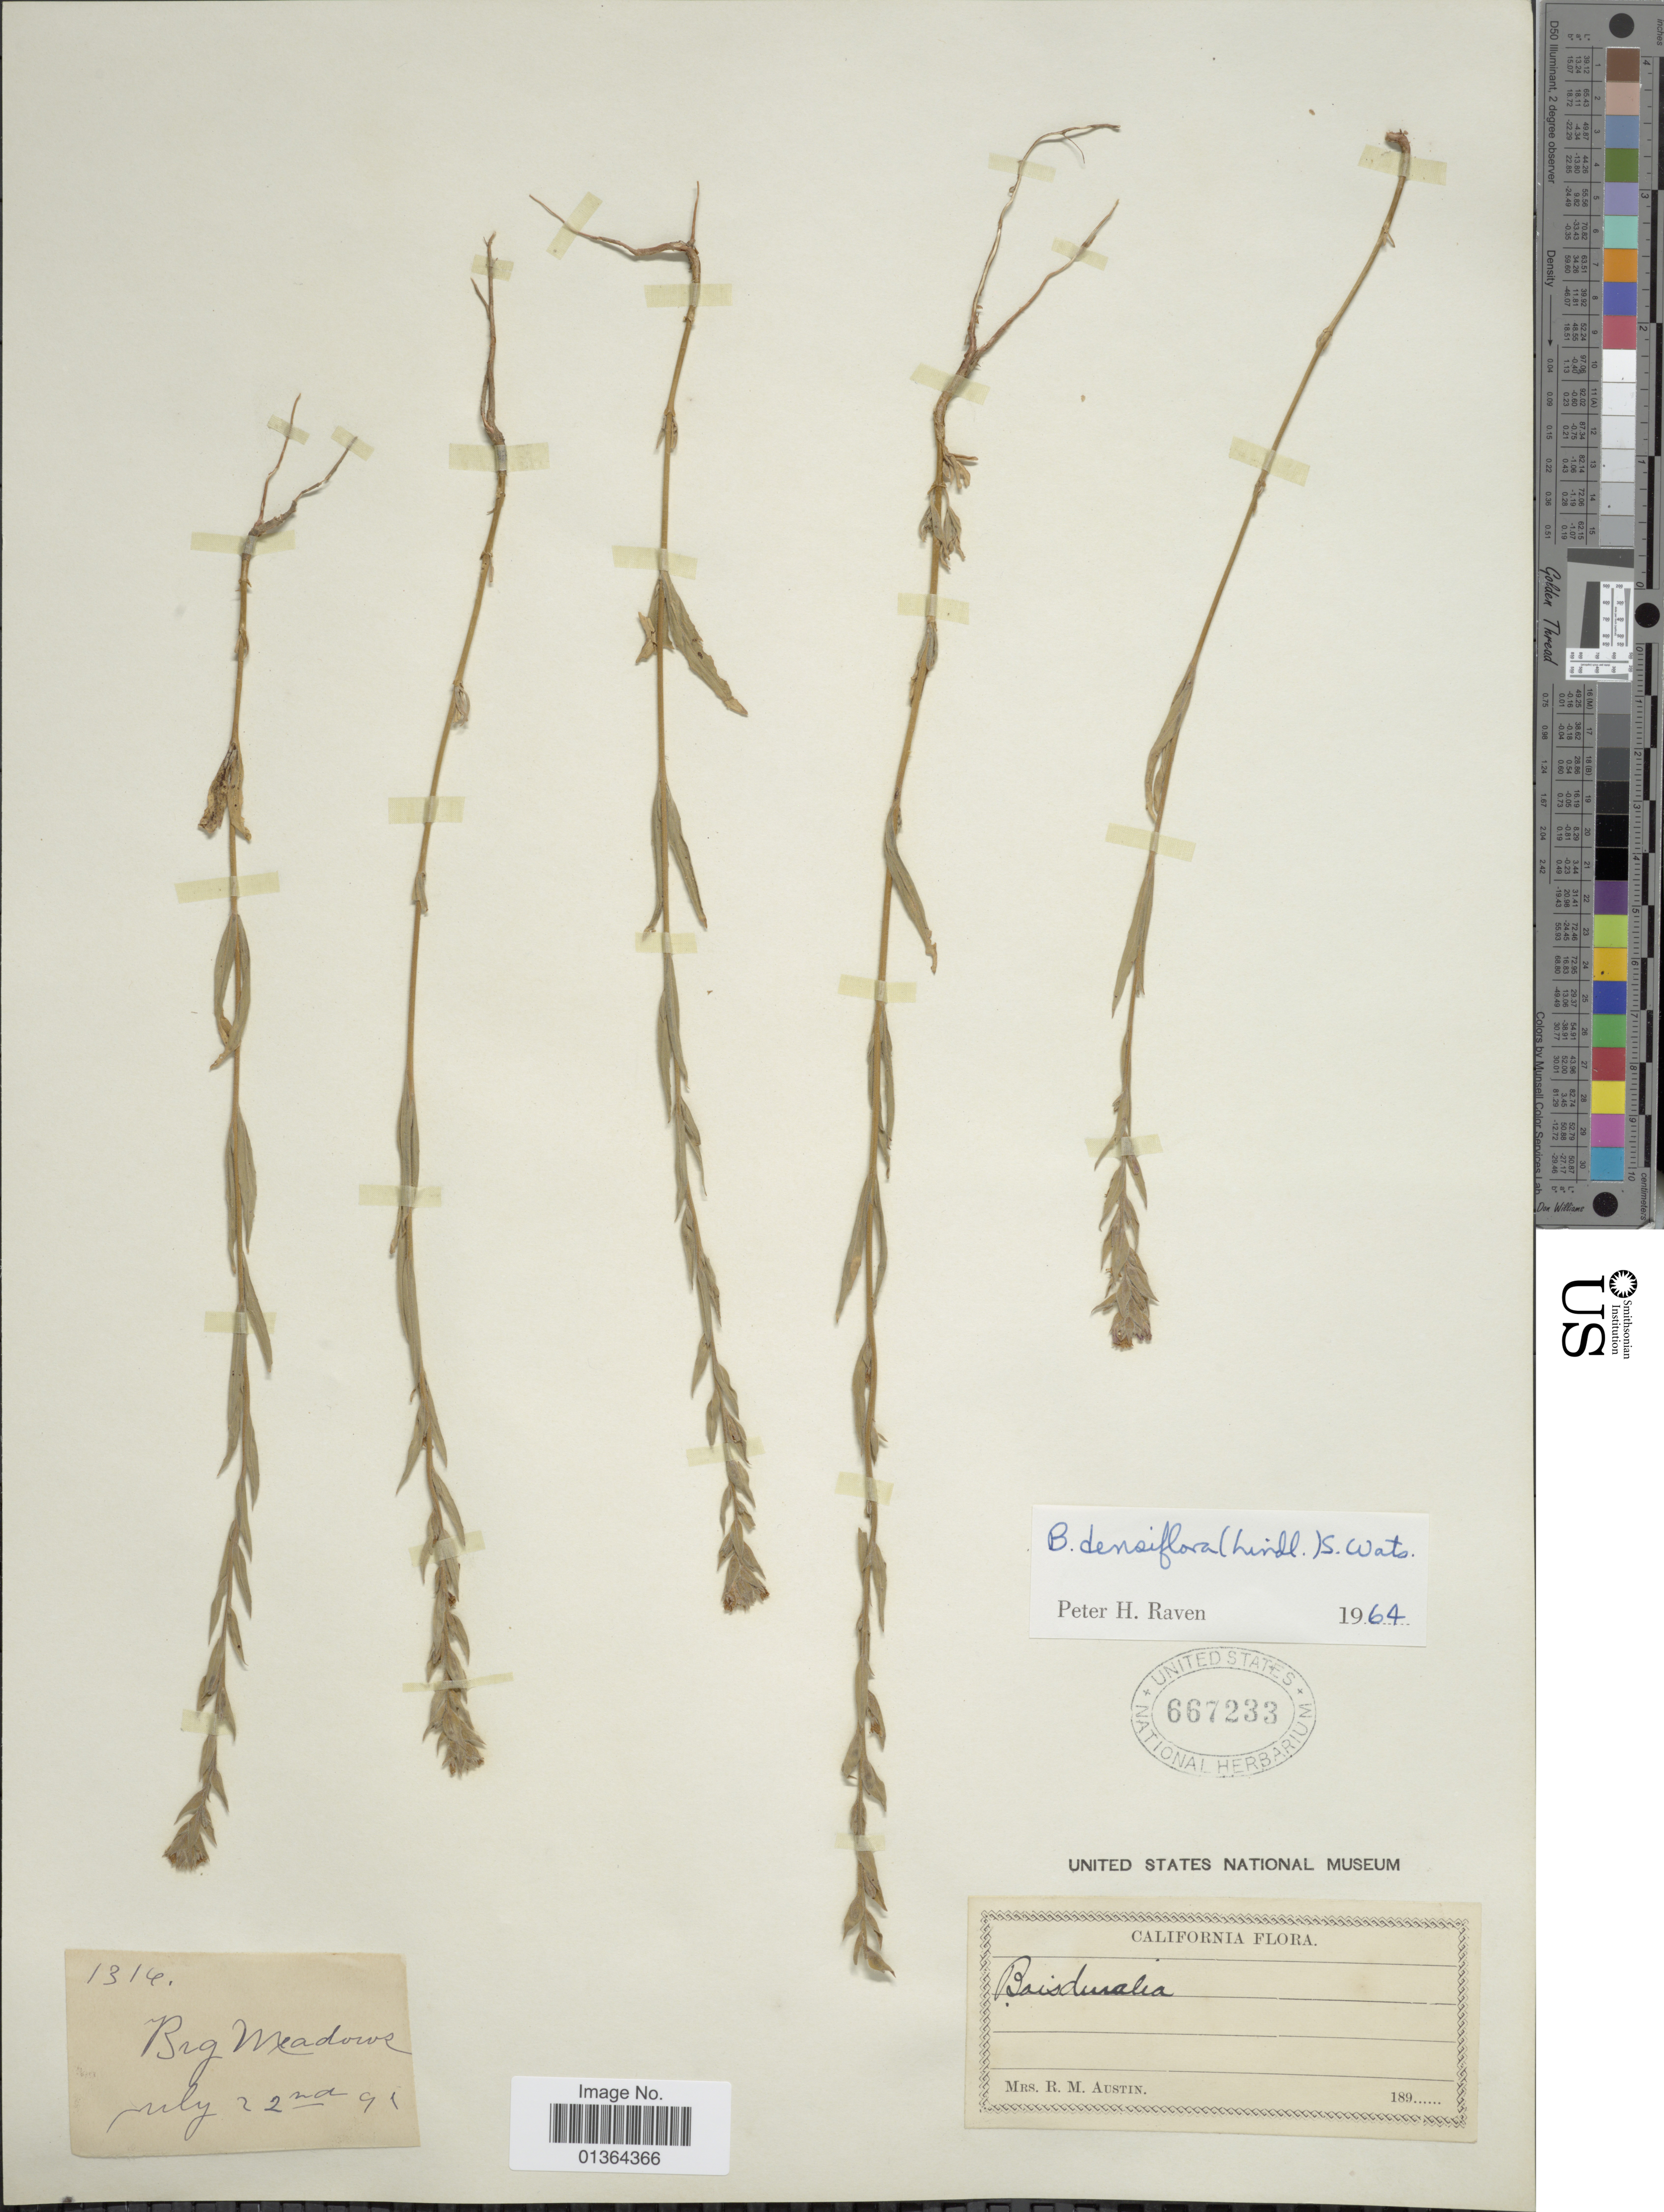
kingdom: Plantae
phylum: Tracheophyta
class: Magnoliopsida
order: Myrtales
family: Onagraceae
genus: Epilobium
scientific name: Epilobium densiflorum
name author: (Lindl.) Hoch & P.H. Raven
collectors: R. Austin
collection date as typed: Transcribed d/m/y: 23/7/91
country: United States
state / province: California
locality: Big meadows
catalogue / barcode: US 667233